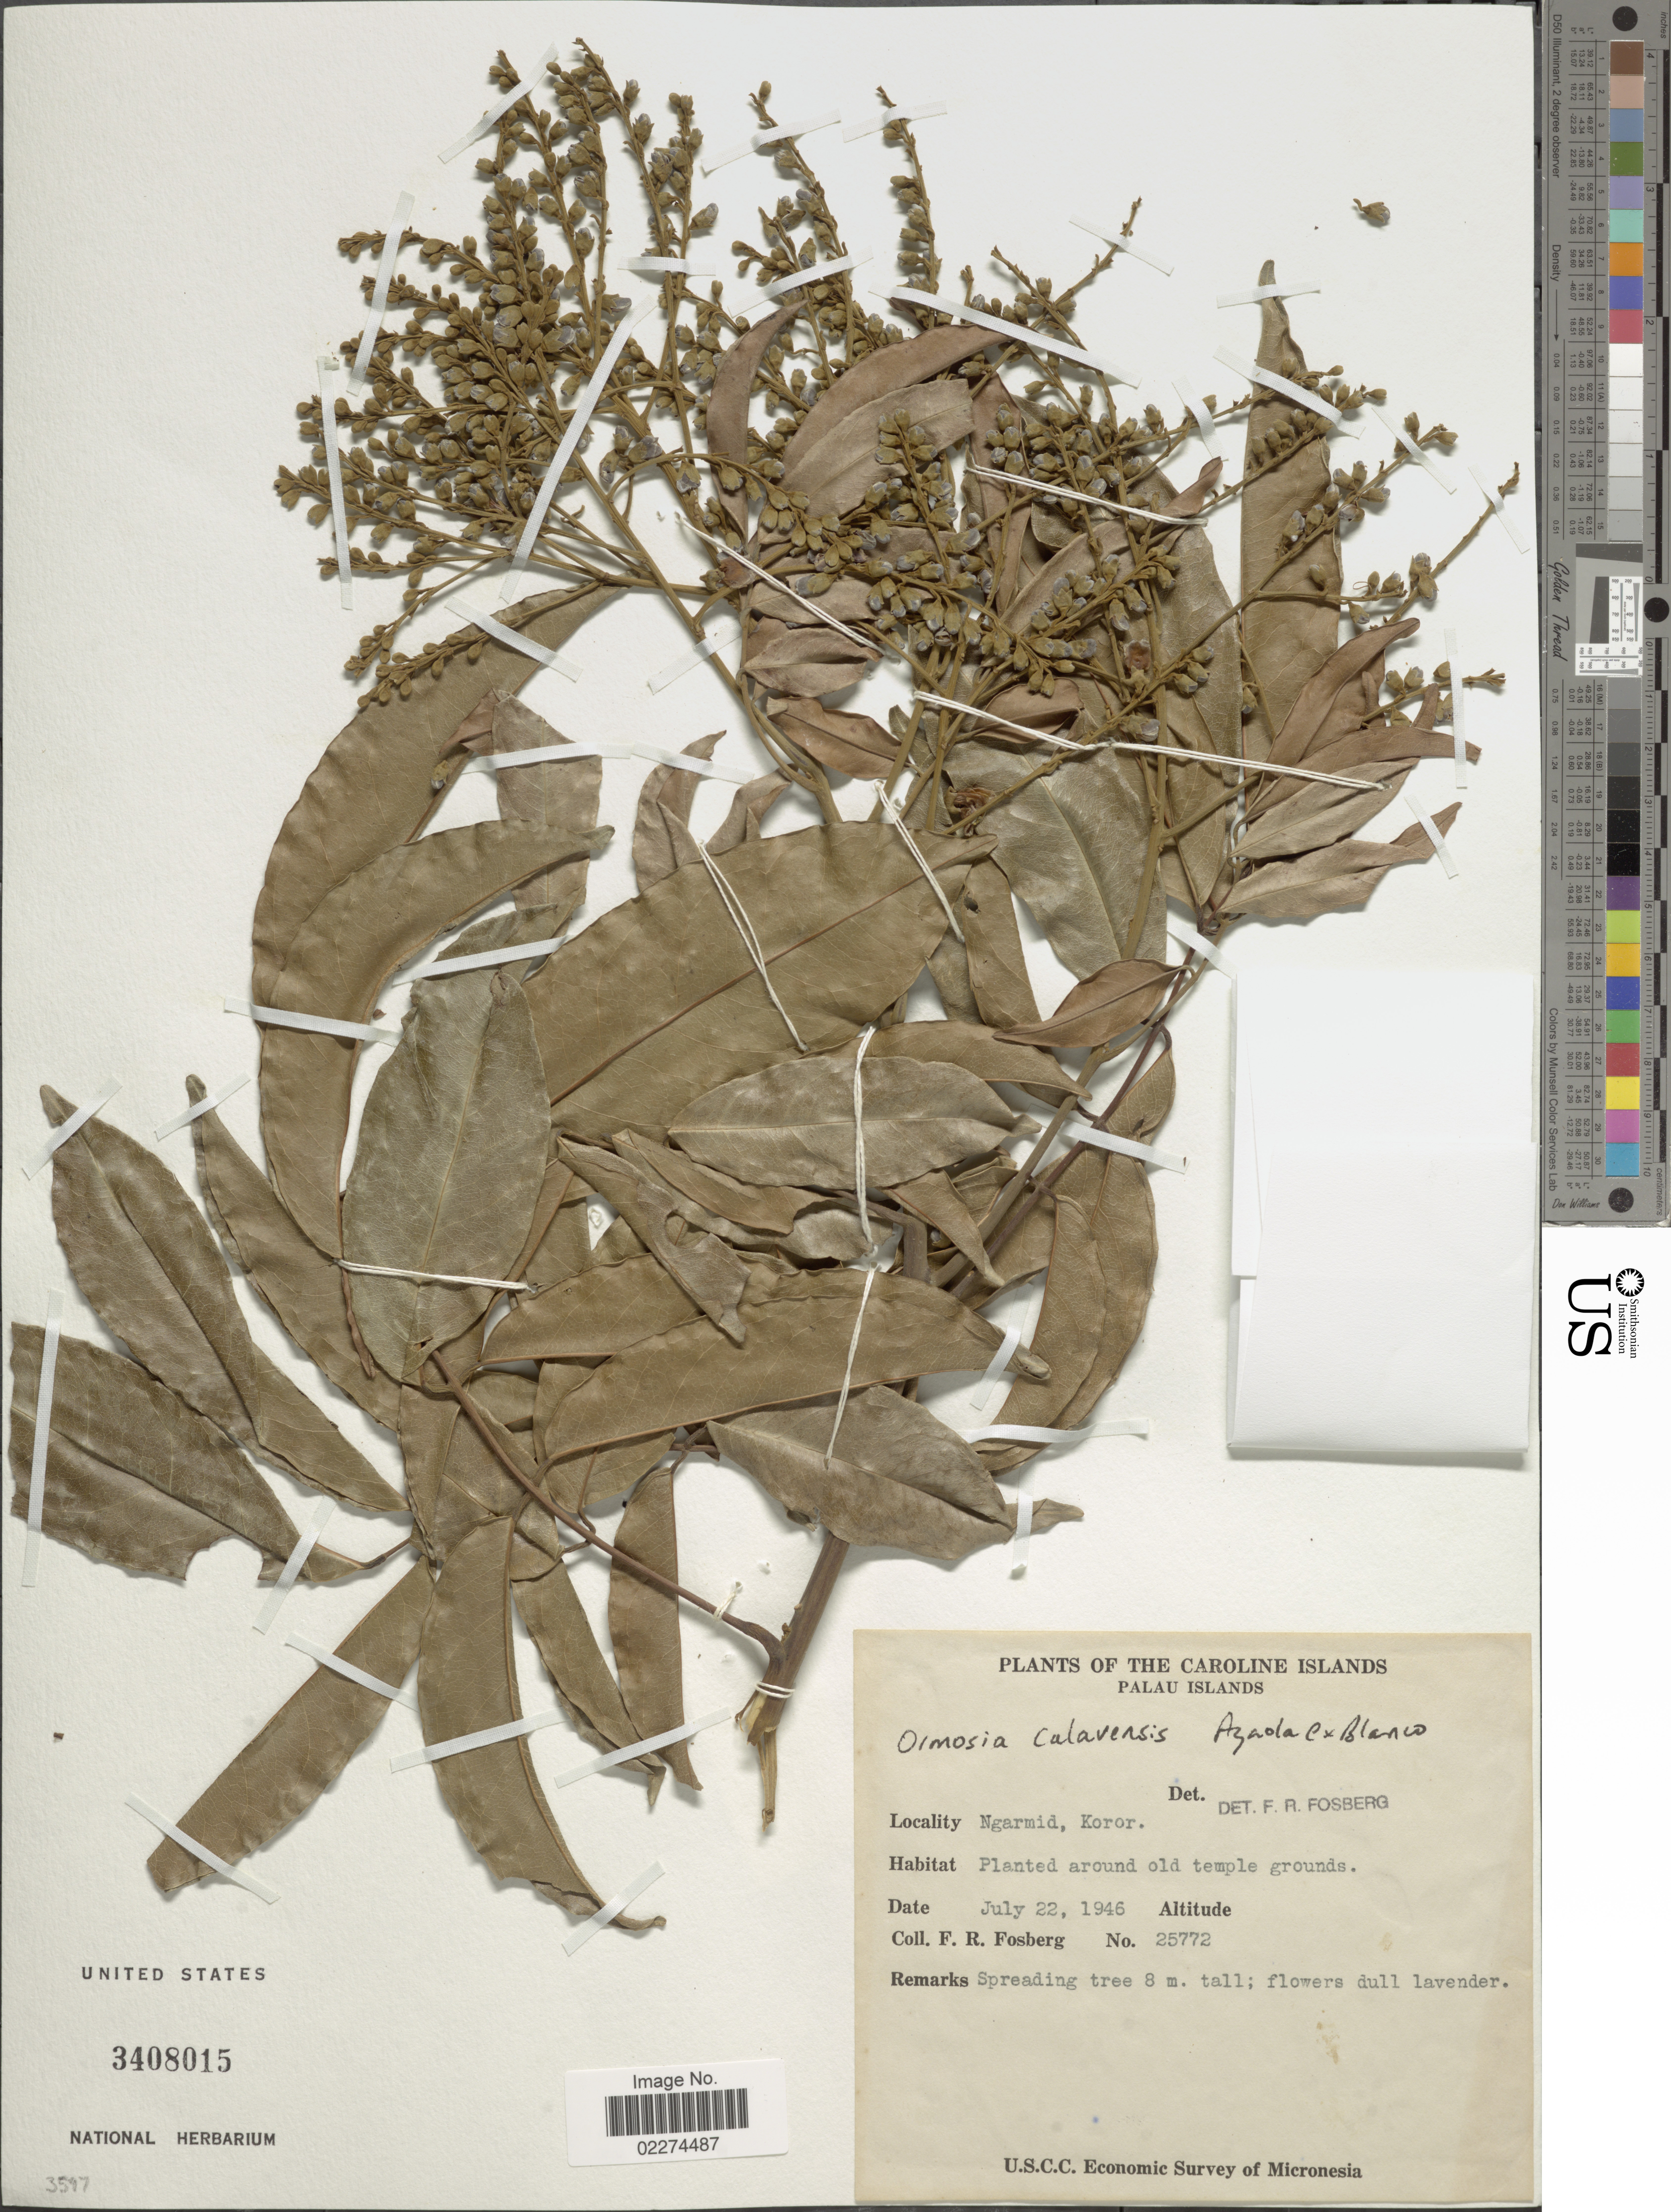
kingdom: Plantae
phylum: Tracheophyta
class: Magnoliopsida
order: Fabales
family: Fabaceae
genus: Ormosia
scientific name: Ormosia calavensis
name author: Azaola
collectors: F. R. Fosberg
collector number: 25772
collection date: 1946-07-22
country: Palau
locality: Palau Island, Ngarmid, Koror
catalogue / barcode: US 3408015